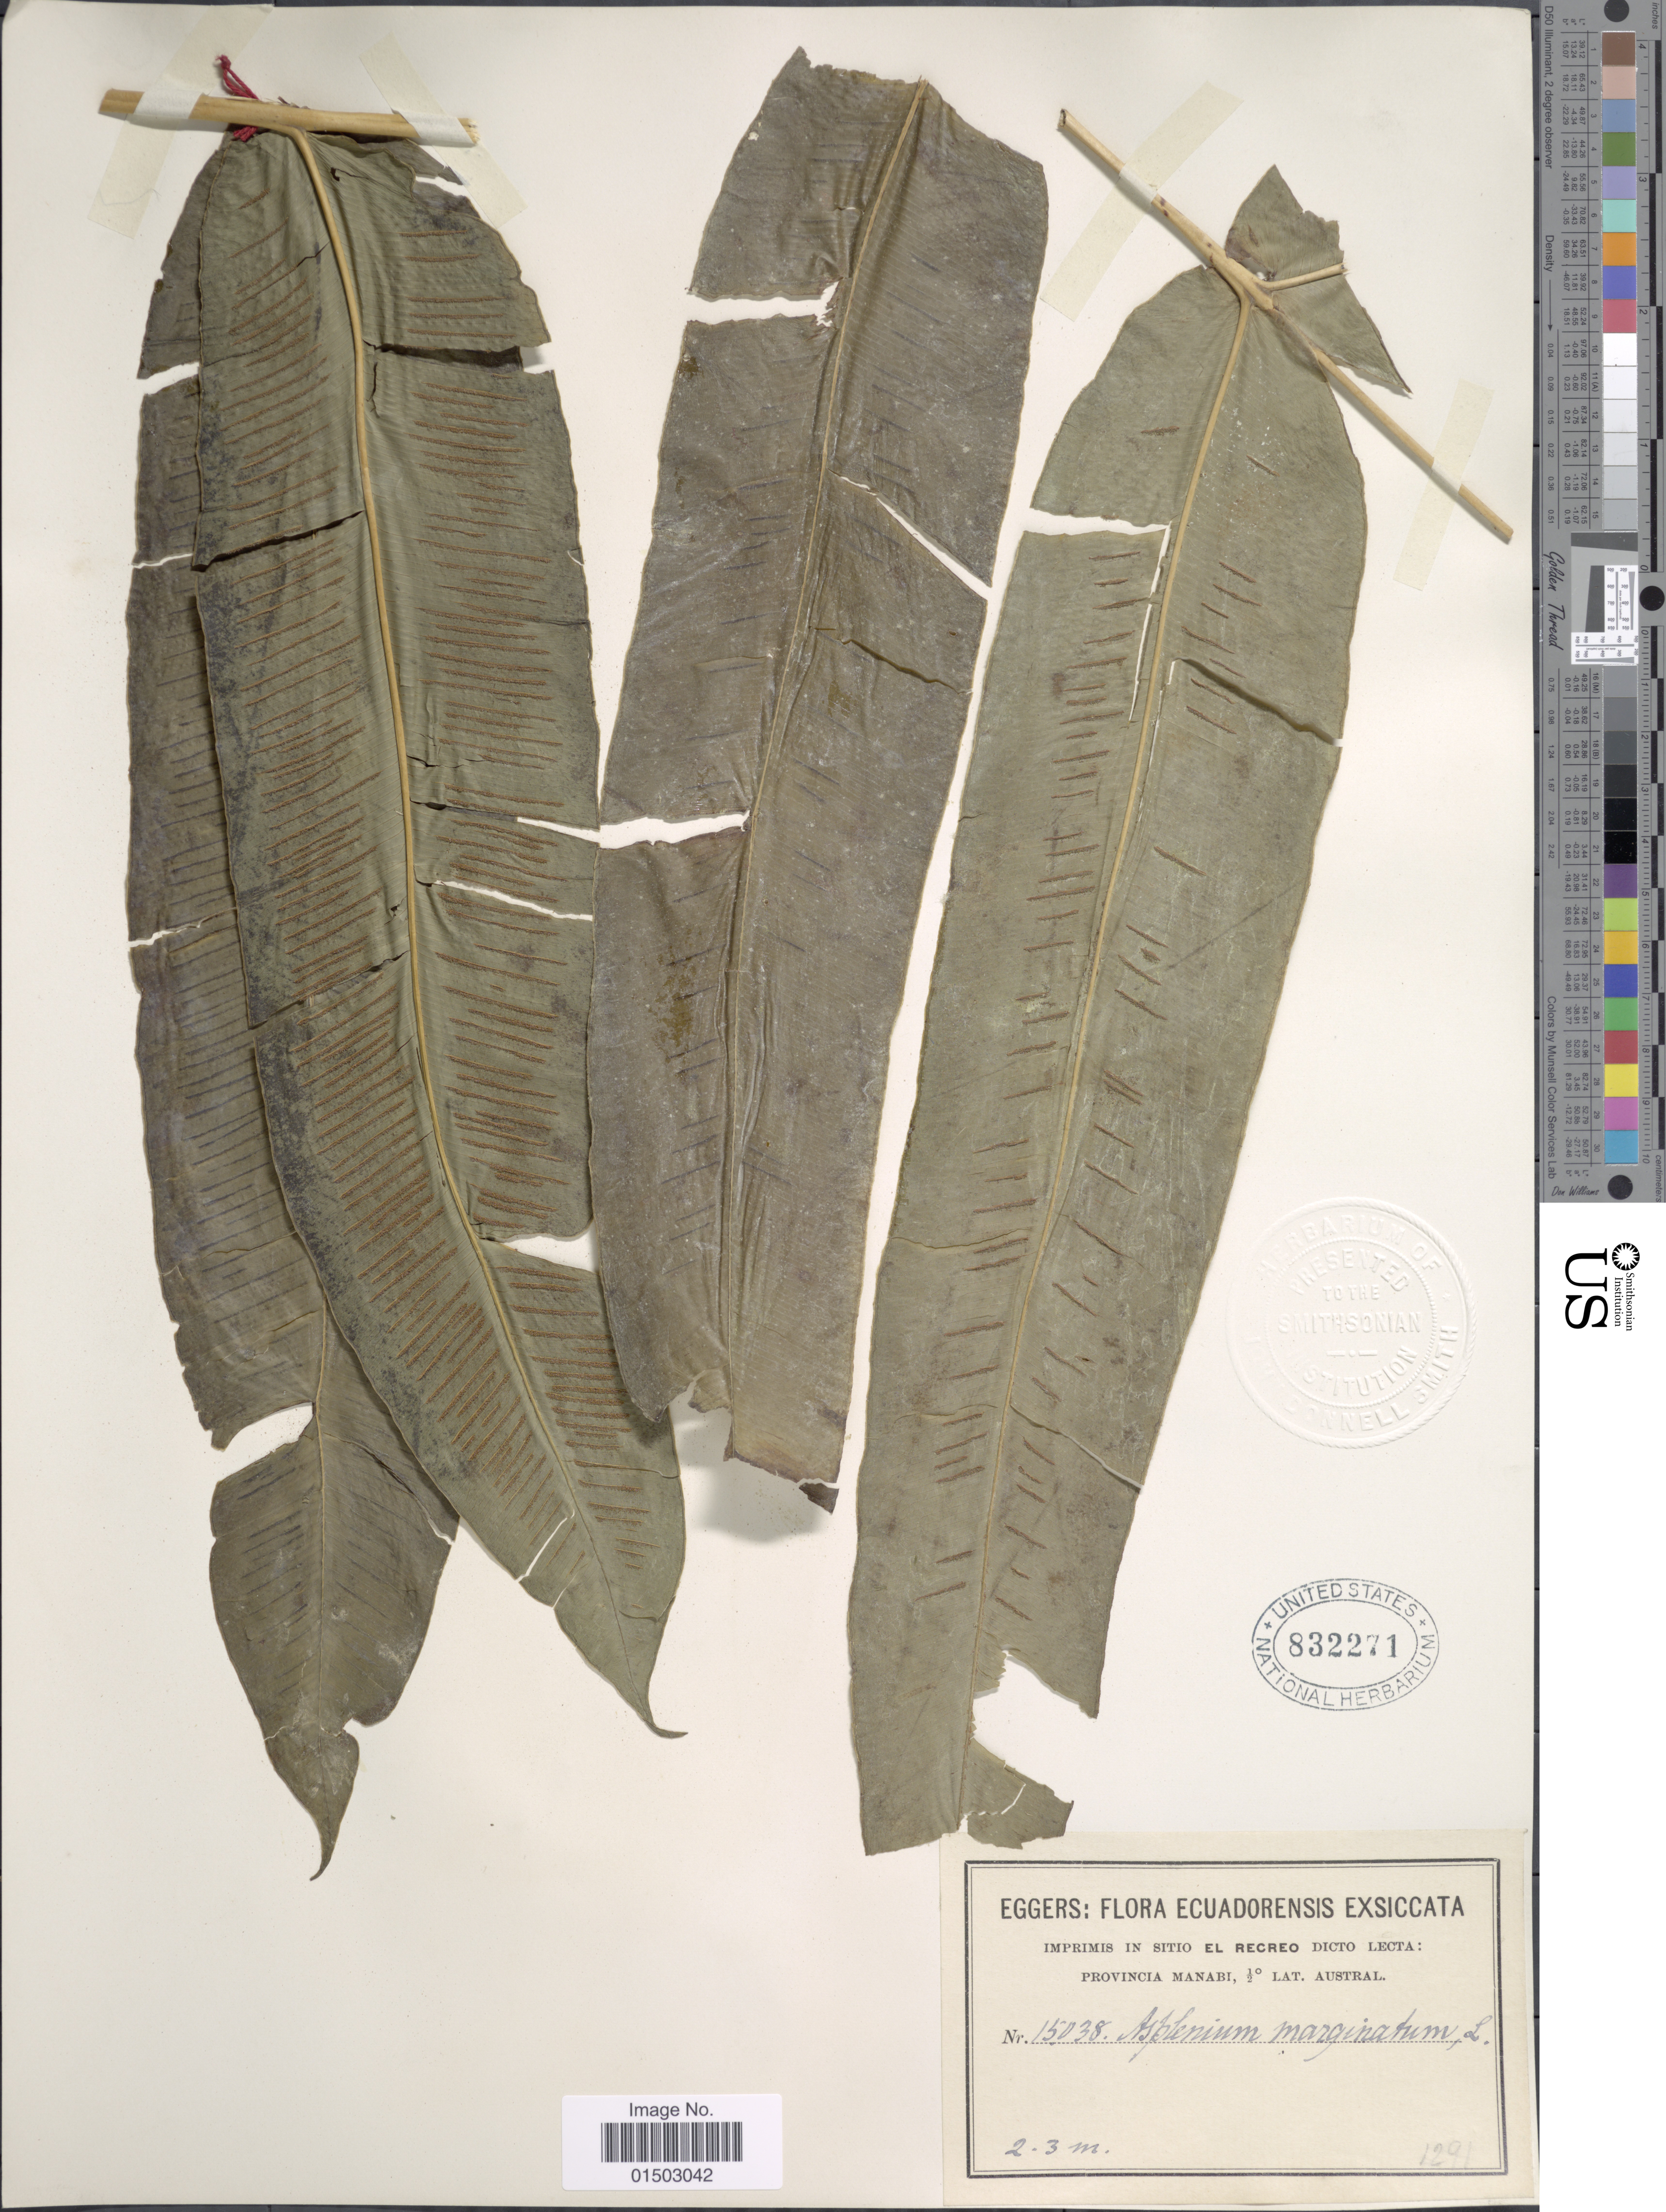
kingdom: Plantae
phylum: Tracheophyta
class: Polypodiopsida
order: Polypodiales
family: Hemidictyaceae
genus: Hemidictyum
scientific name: Hemidictyum marginatum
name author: (L.) C. Presl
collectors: -. Eggers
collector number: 15038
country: Ecuador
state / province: Manabí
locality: Provincia Manabi. Imprimis in Sitio El Recreo Dicta Lecta, Austral.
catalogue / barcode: US 832271